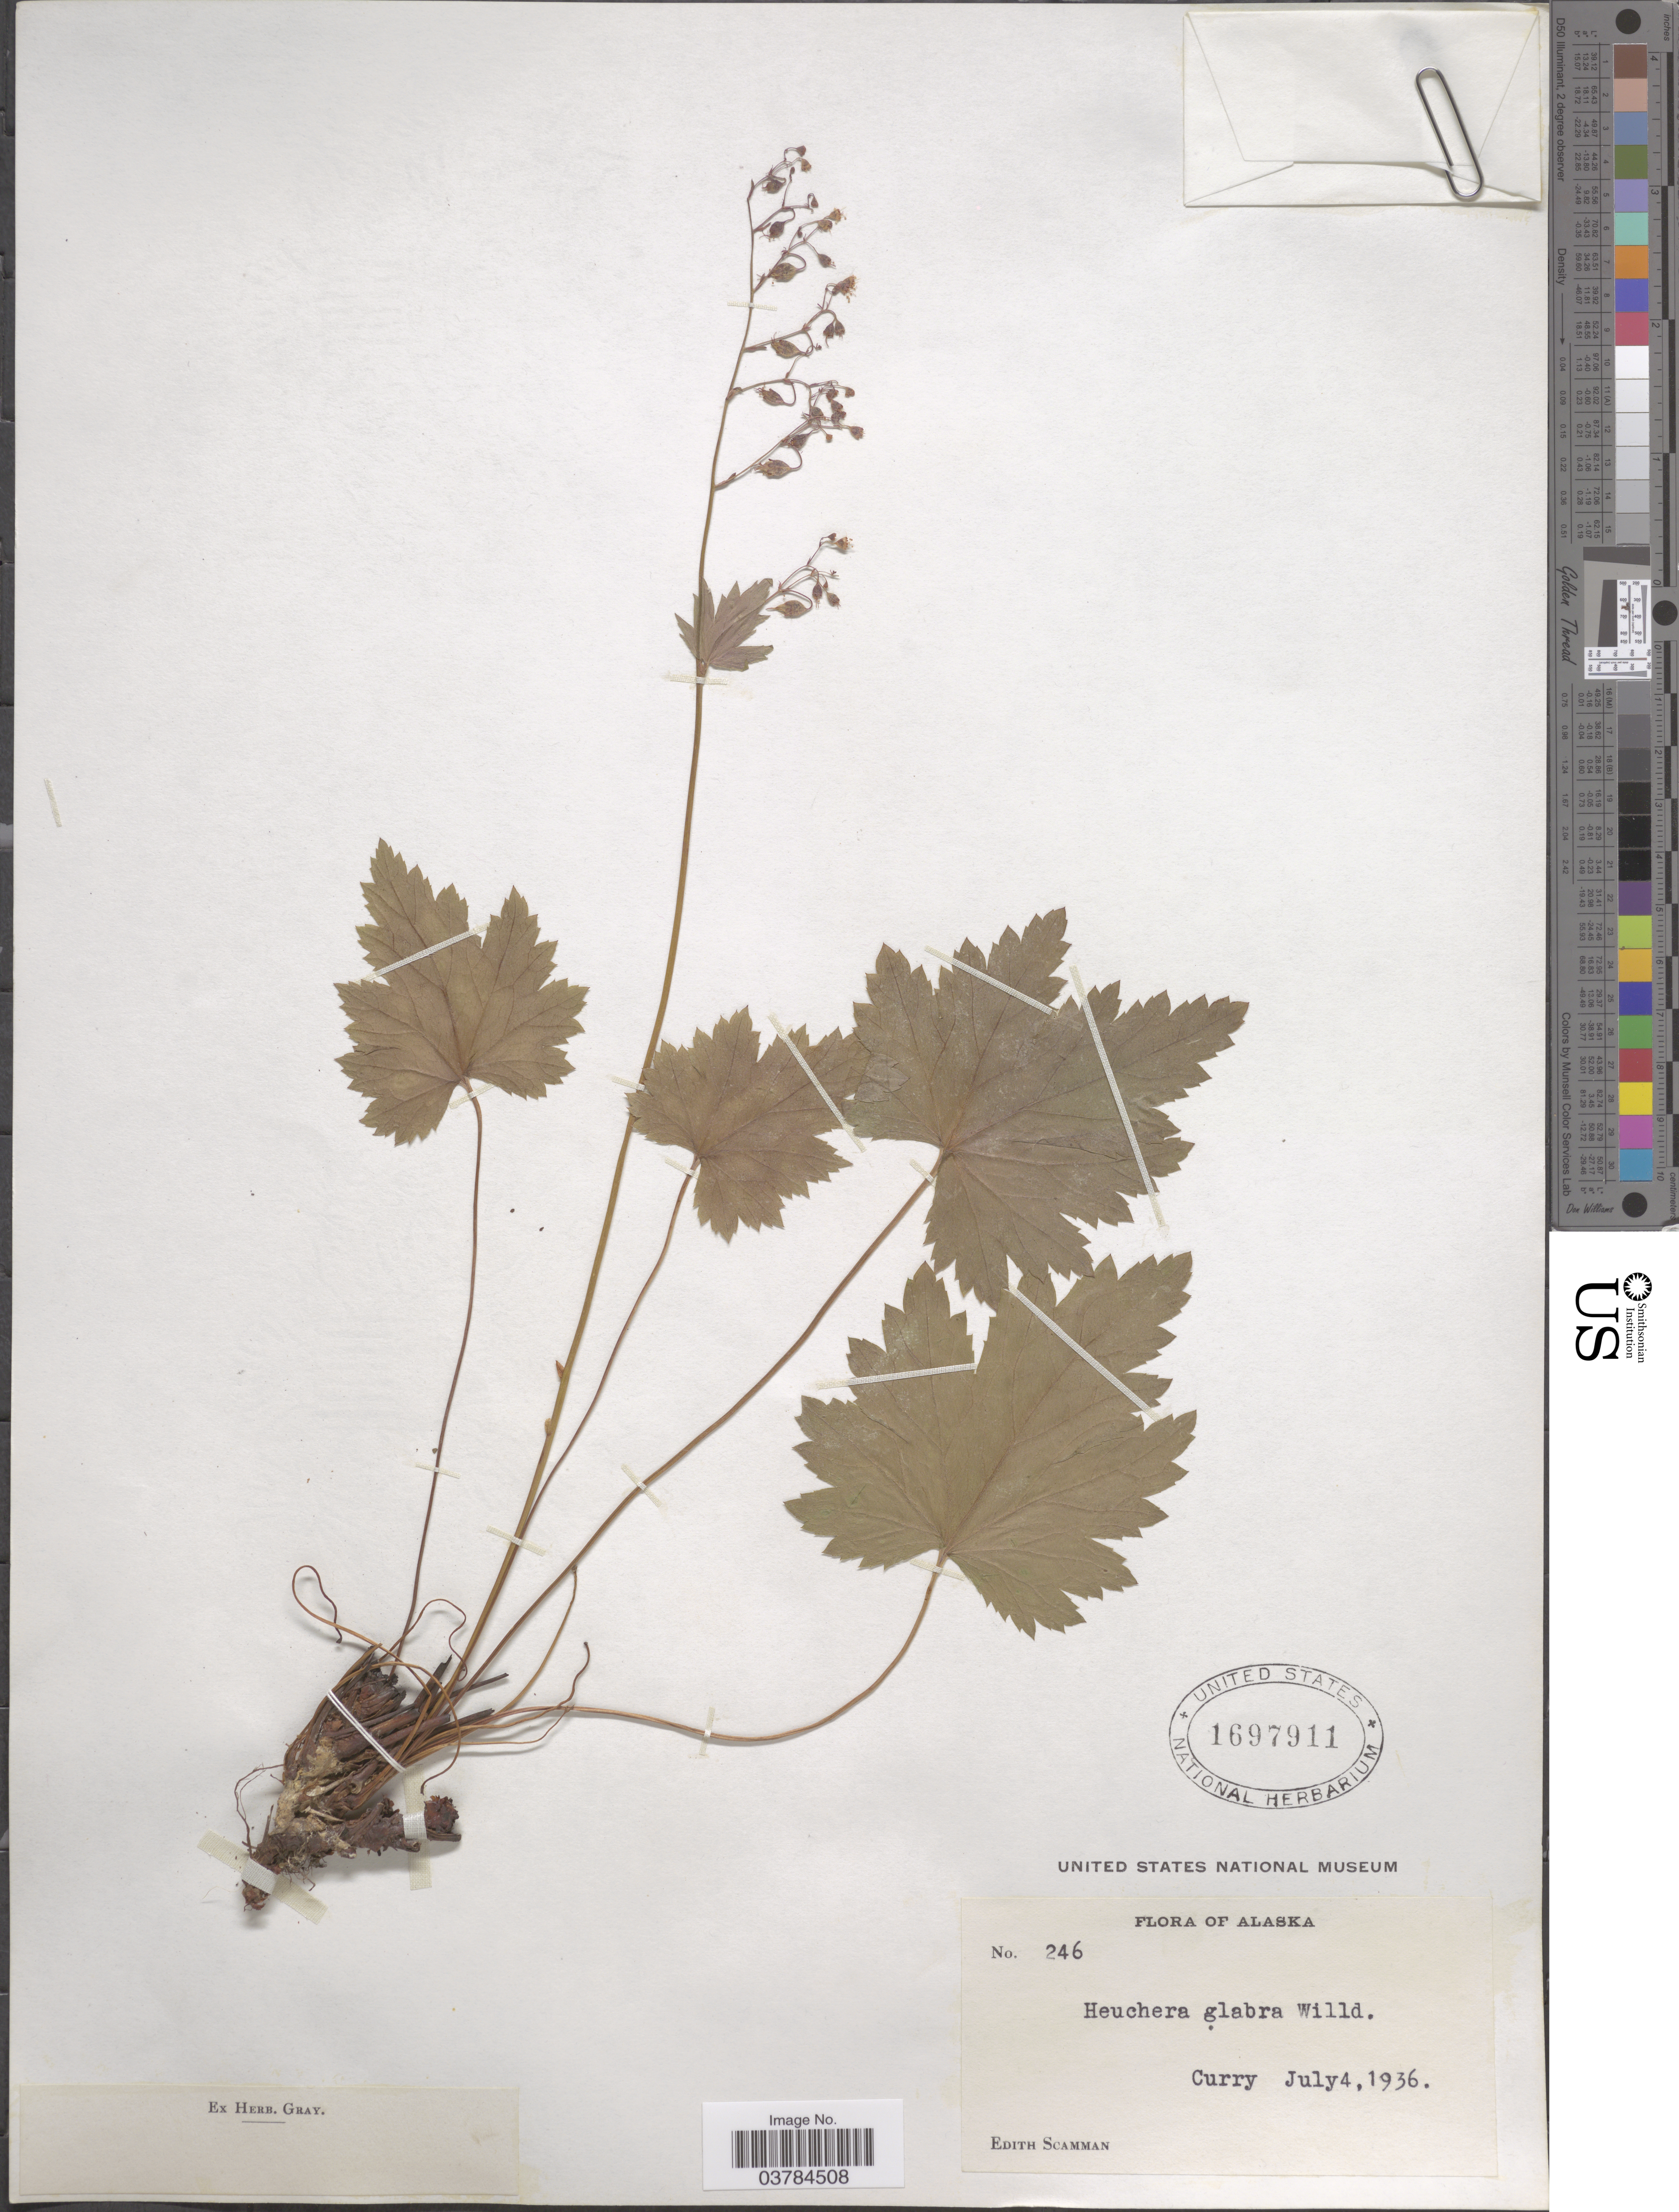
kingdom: Plantae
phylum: Tracheophyta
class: Magnoliopsida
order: Saxifragales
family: Saxifragaceae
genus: Heuchera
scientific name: Heuchera glabra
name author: Willd. ex Roem. & Schult.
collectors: E. Scamman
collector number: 246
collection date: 1936-07-04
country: United States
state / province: Alaska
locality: Curry.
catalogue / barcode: US 1697911